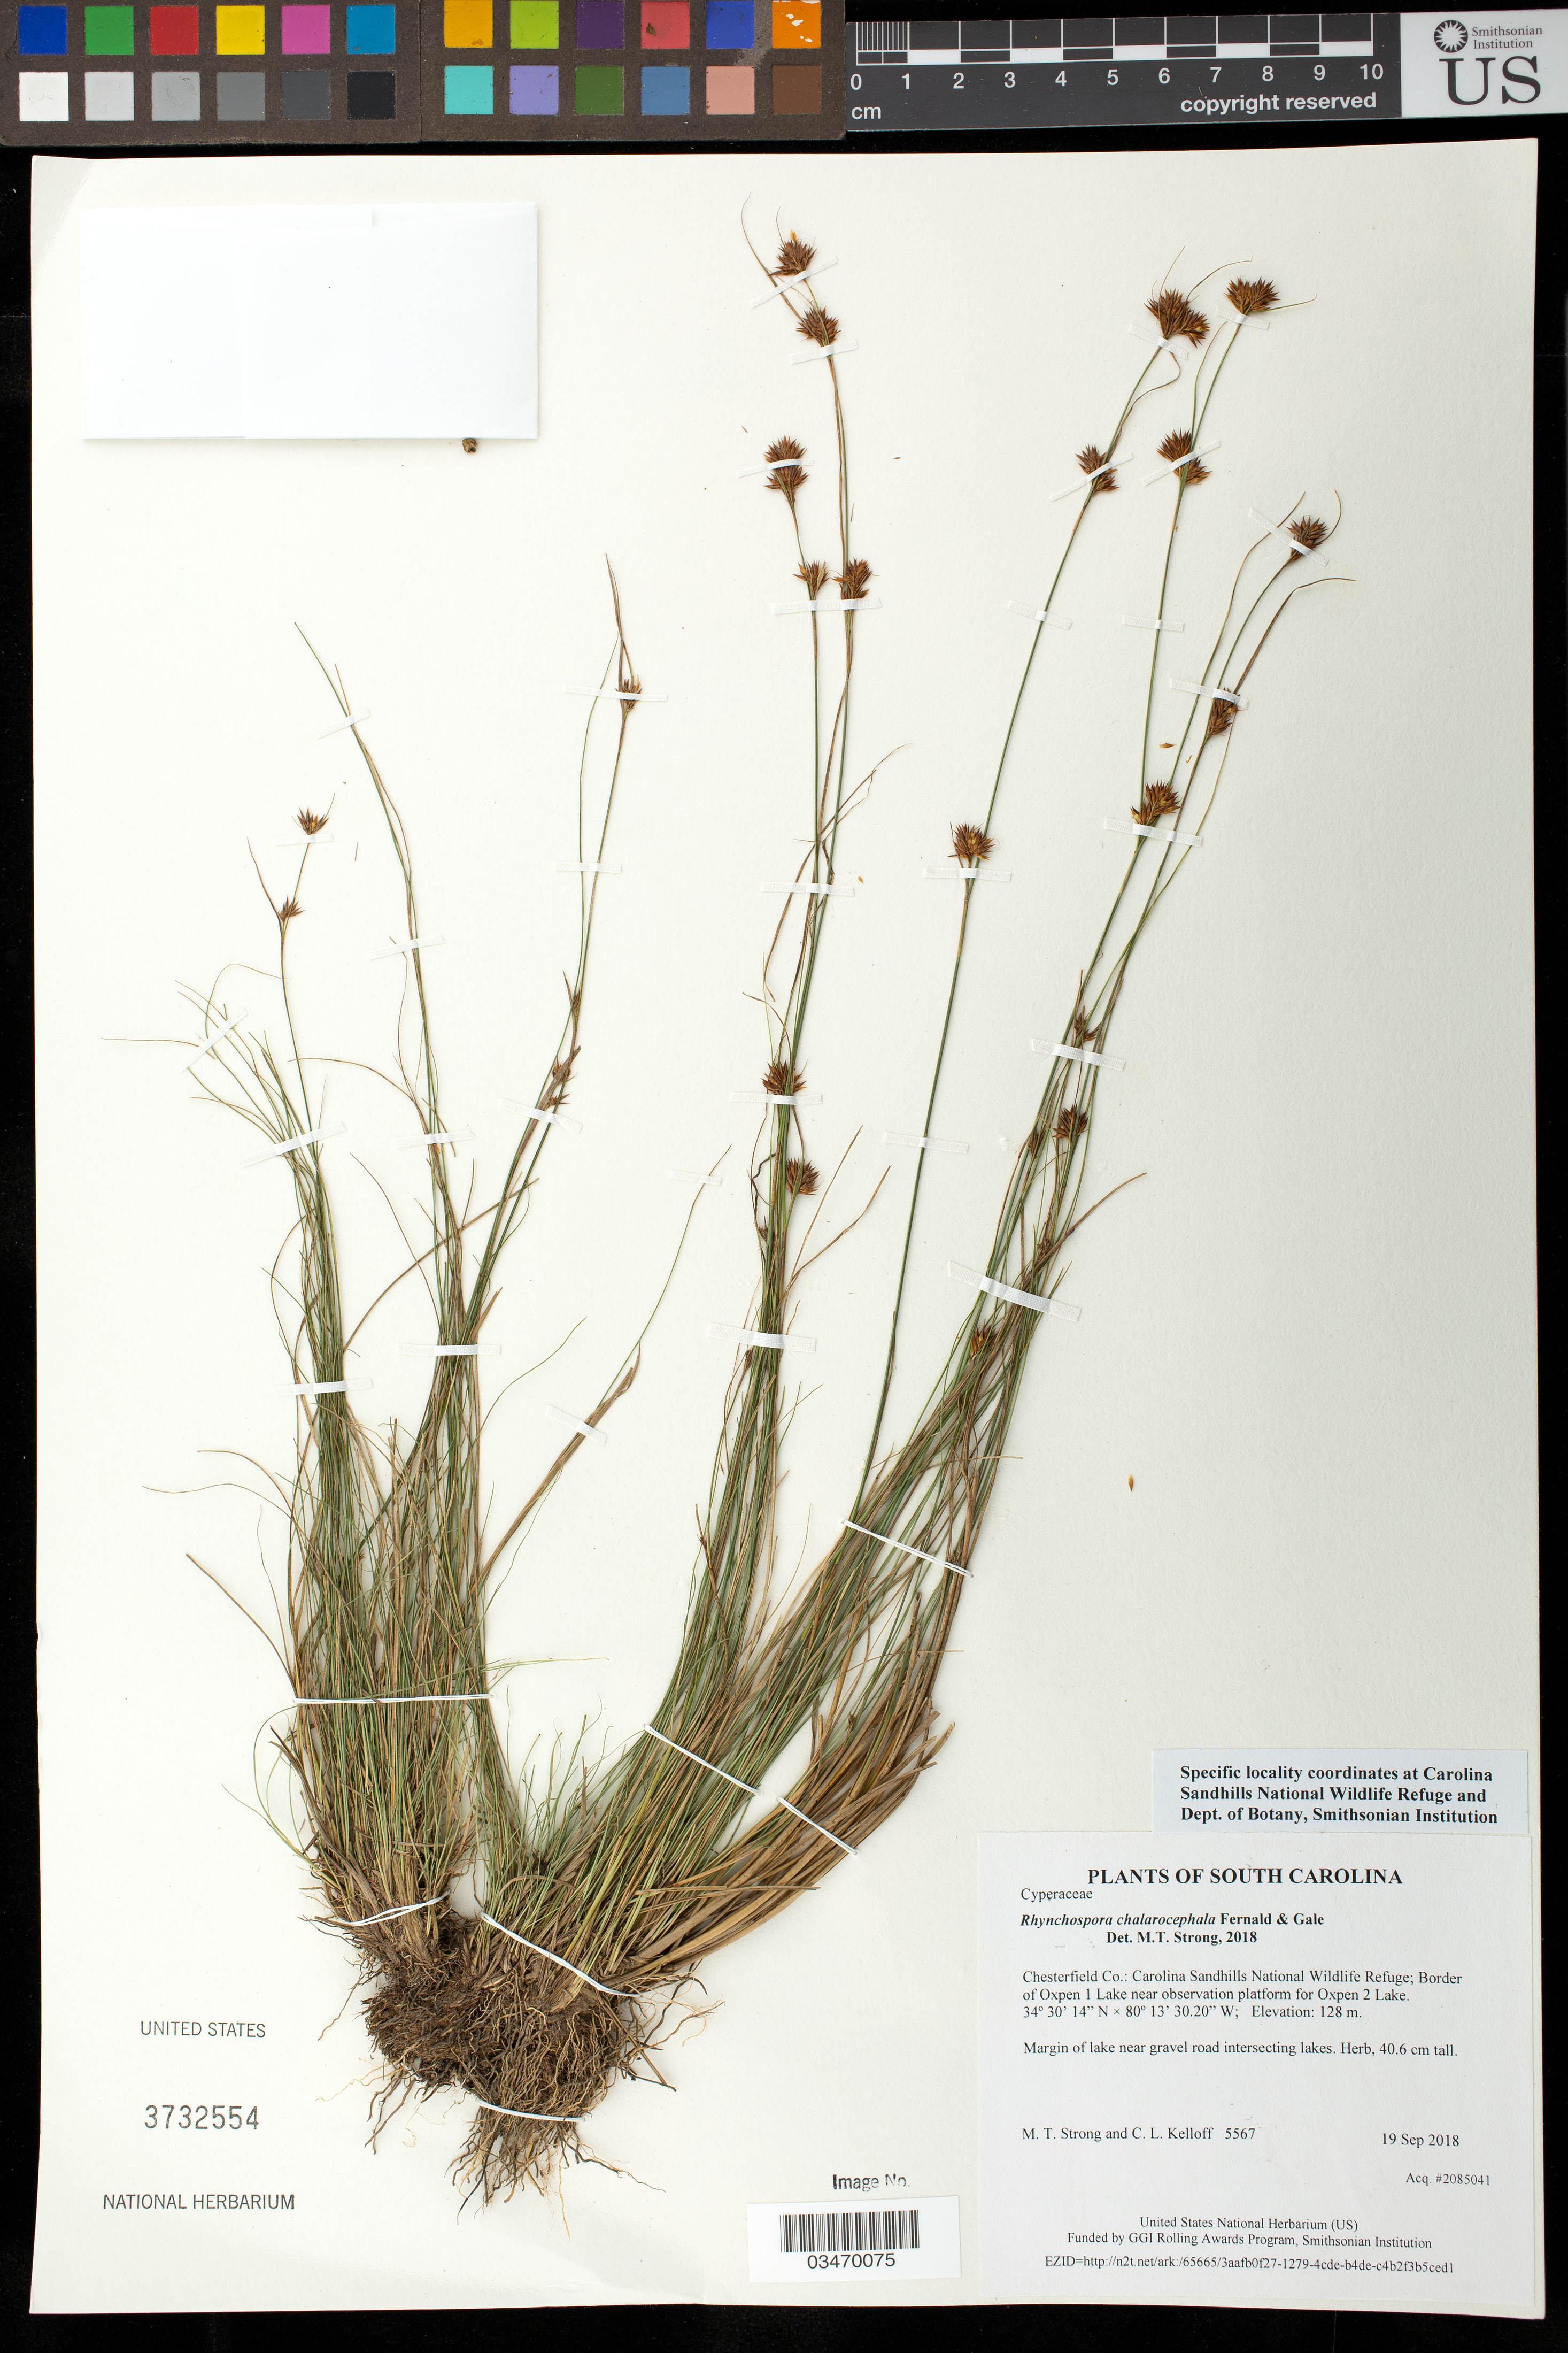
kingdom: Plantae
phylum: Tracheophyta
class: Liliopsida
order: Poales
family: Cyperaceae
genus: Rhynchospora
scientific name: Rhynchospora chalarocephala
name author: Fernald & Gale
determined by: Strong, M. T., (US), Smithsonian Institution - National Museum of Natural History (UNITED STATES)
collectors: M. T. Strong & C. L. Kelloff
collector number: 5567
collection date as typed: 19 Sep 2018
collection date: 2018-09-19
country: United States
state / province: South Carolina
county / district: Chesterfield Co.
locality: Carolina Sandhills National Wildlife Refuge; Border of Oxpen 1 Lake near observation platform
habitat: Sandy uplands bordering gravel road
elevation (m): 128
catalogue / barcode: US 3732554